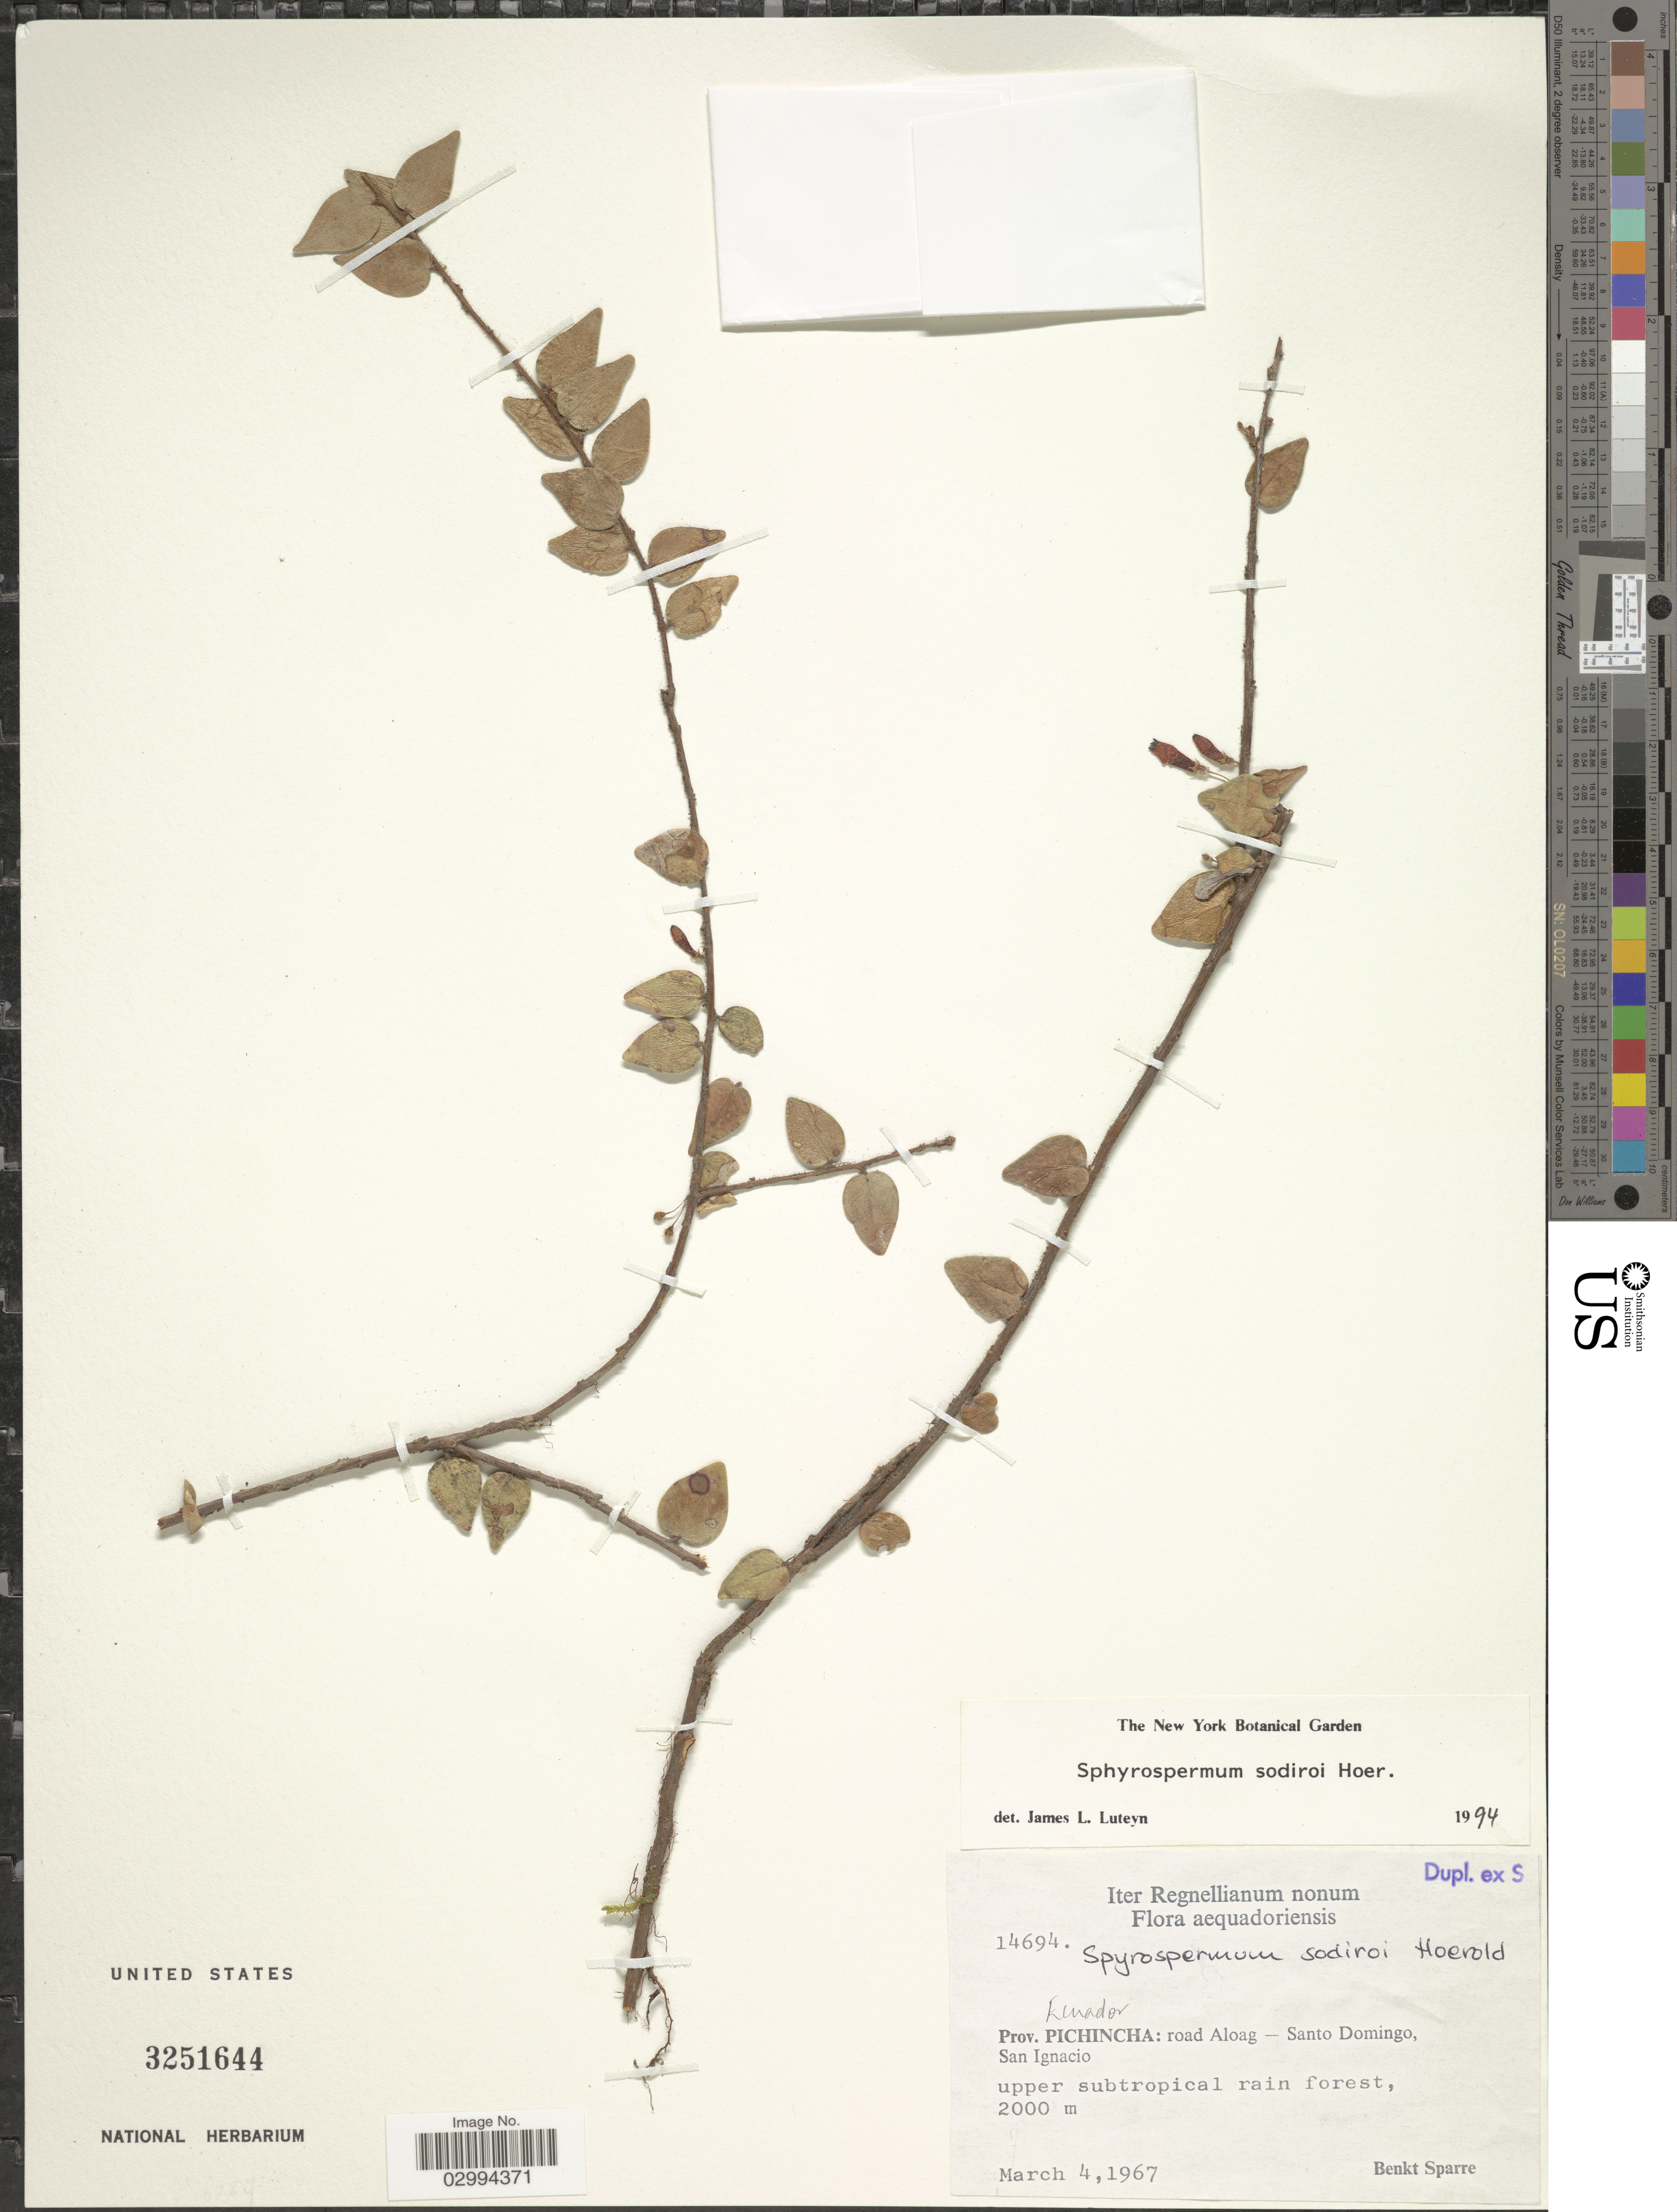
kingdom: Plantae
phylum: Tracheophyta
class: Magnoliopsida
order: Ericales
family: Ericaceae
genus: Sphyrospermum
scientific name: Sphyrospermum sodiroi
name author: (Hoerold) A.C. Sm.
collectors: B. Sparre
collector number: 14694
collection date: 1967-03-04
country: Ecuador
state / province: Pichincha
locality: Road Aloag - Santo Domingo, San Ignacio.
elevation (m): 2000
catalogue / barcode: US 3251644